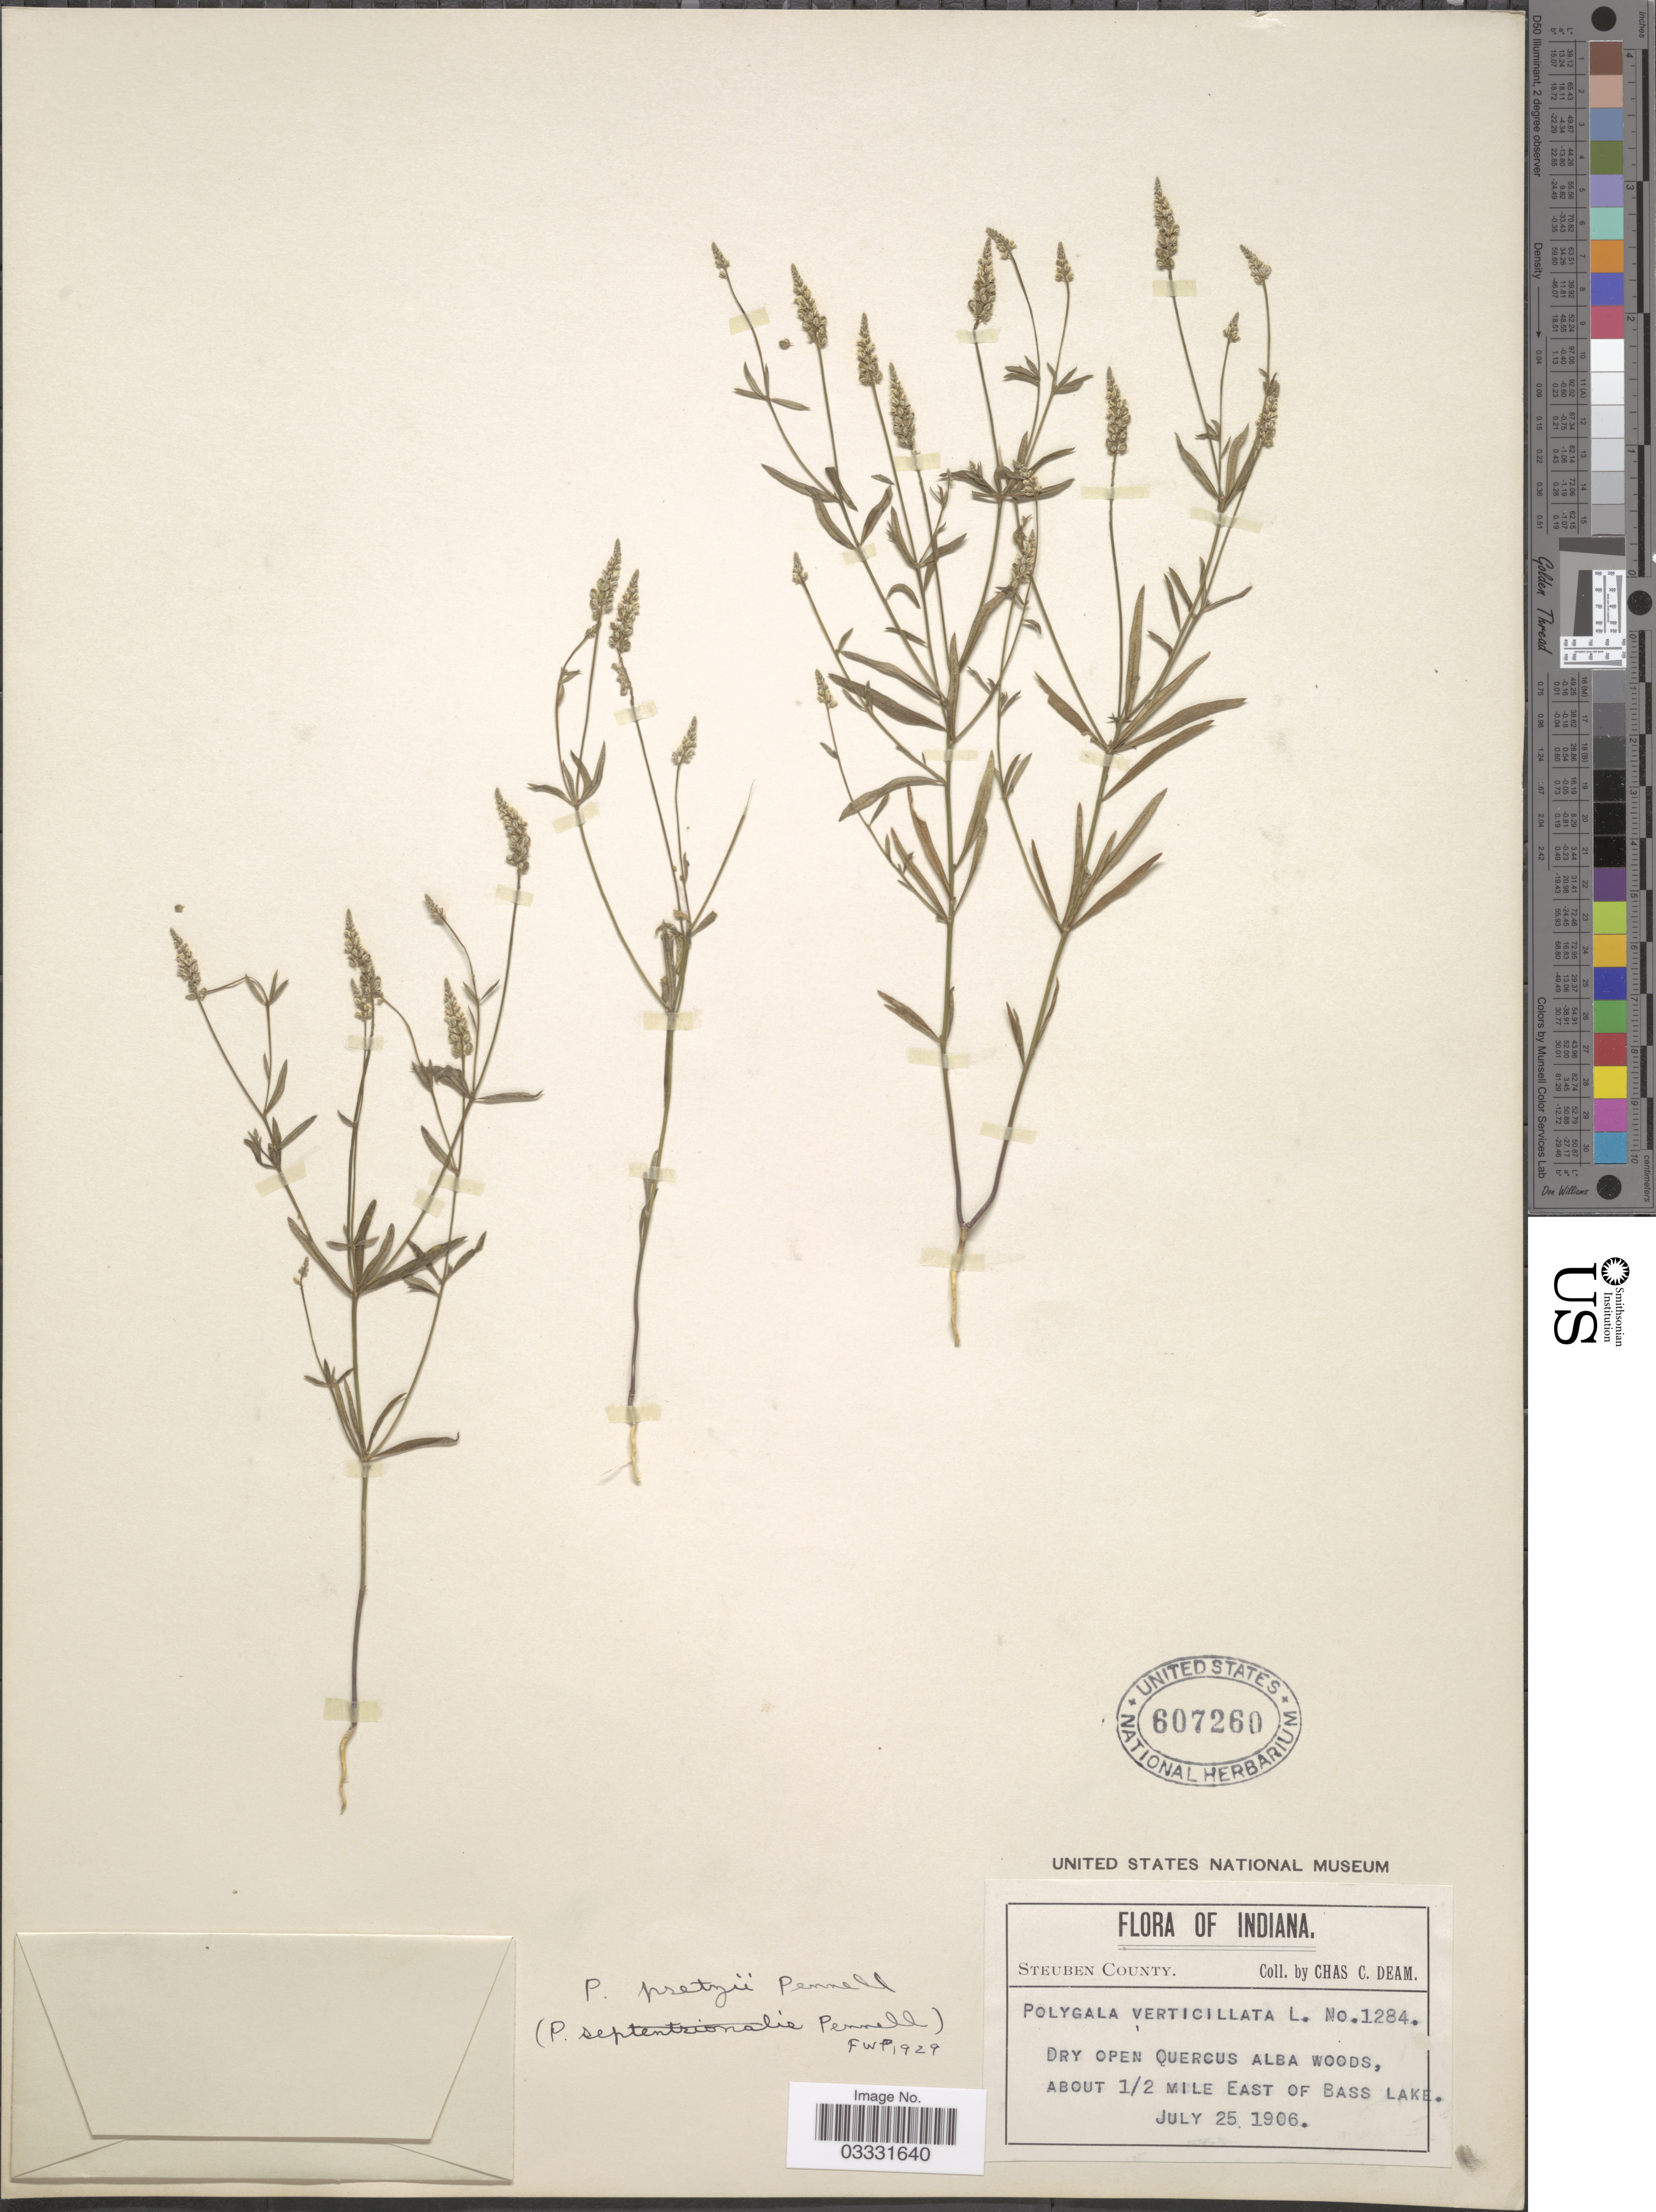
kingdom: Plantae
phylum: Tracheophyta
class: Magnoliopsida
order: Fabales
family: Polygalaceae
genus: Polygala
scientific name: Polygala pretzii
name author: Pennell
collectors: C. C. Deam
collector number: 1284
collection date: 1906-07-25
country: United States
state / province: Indiana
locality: Steuben County. about ½ mile East of Bass Lake.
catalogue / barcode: US 607260